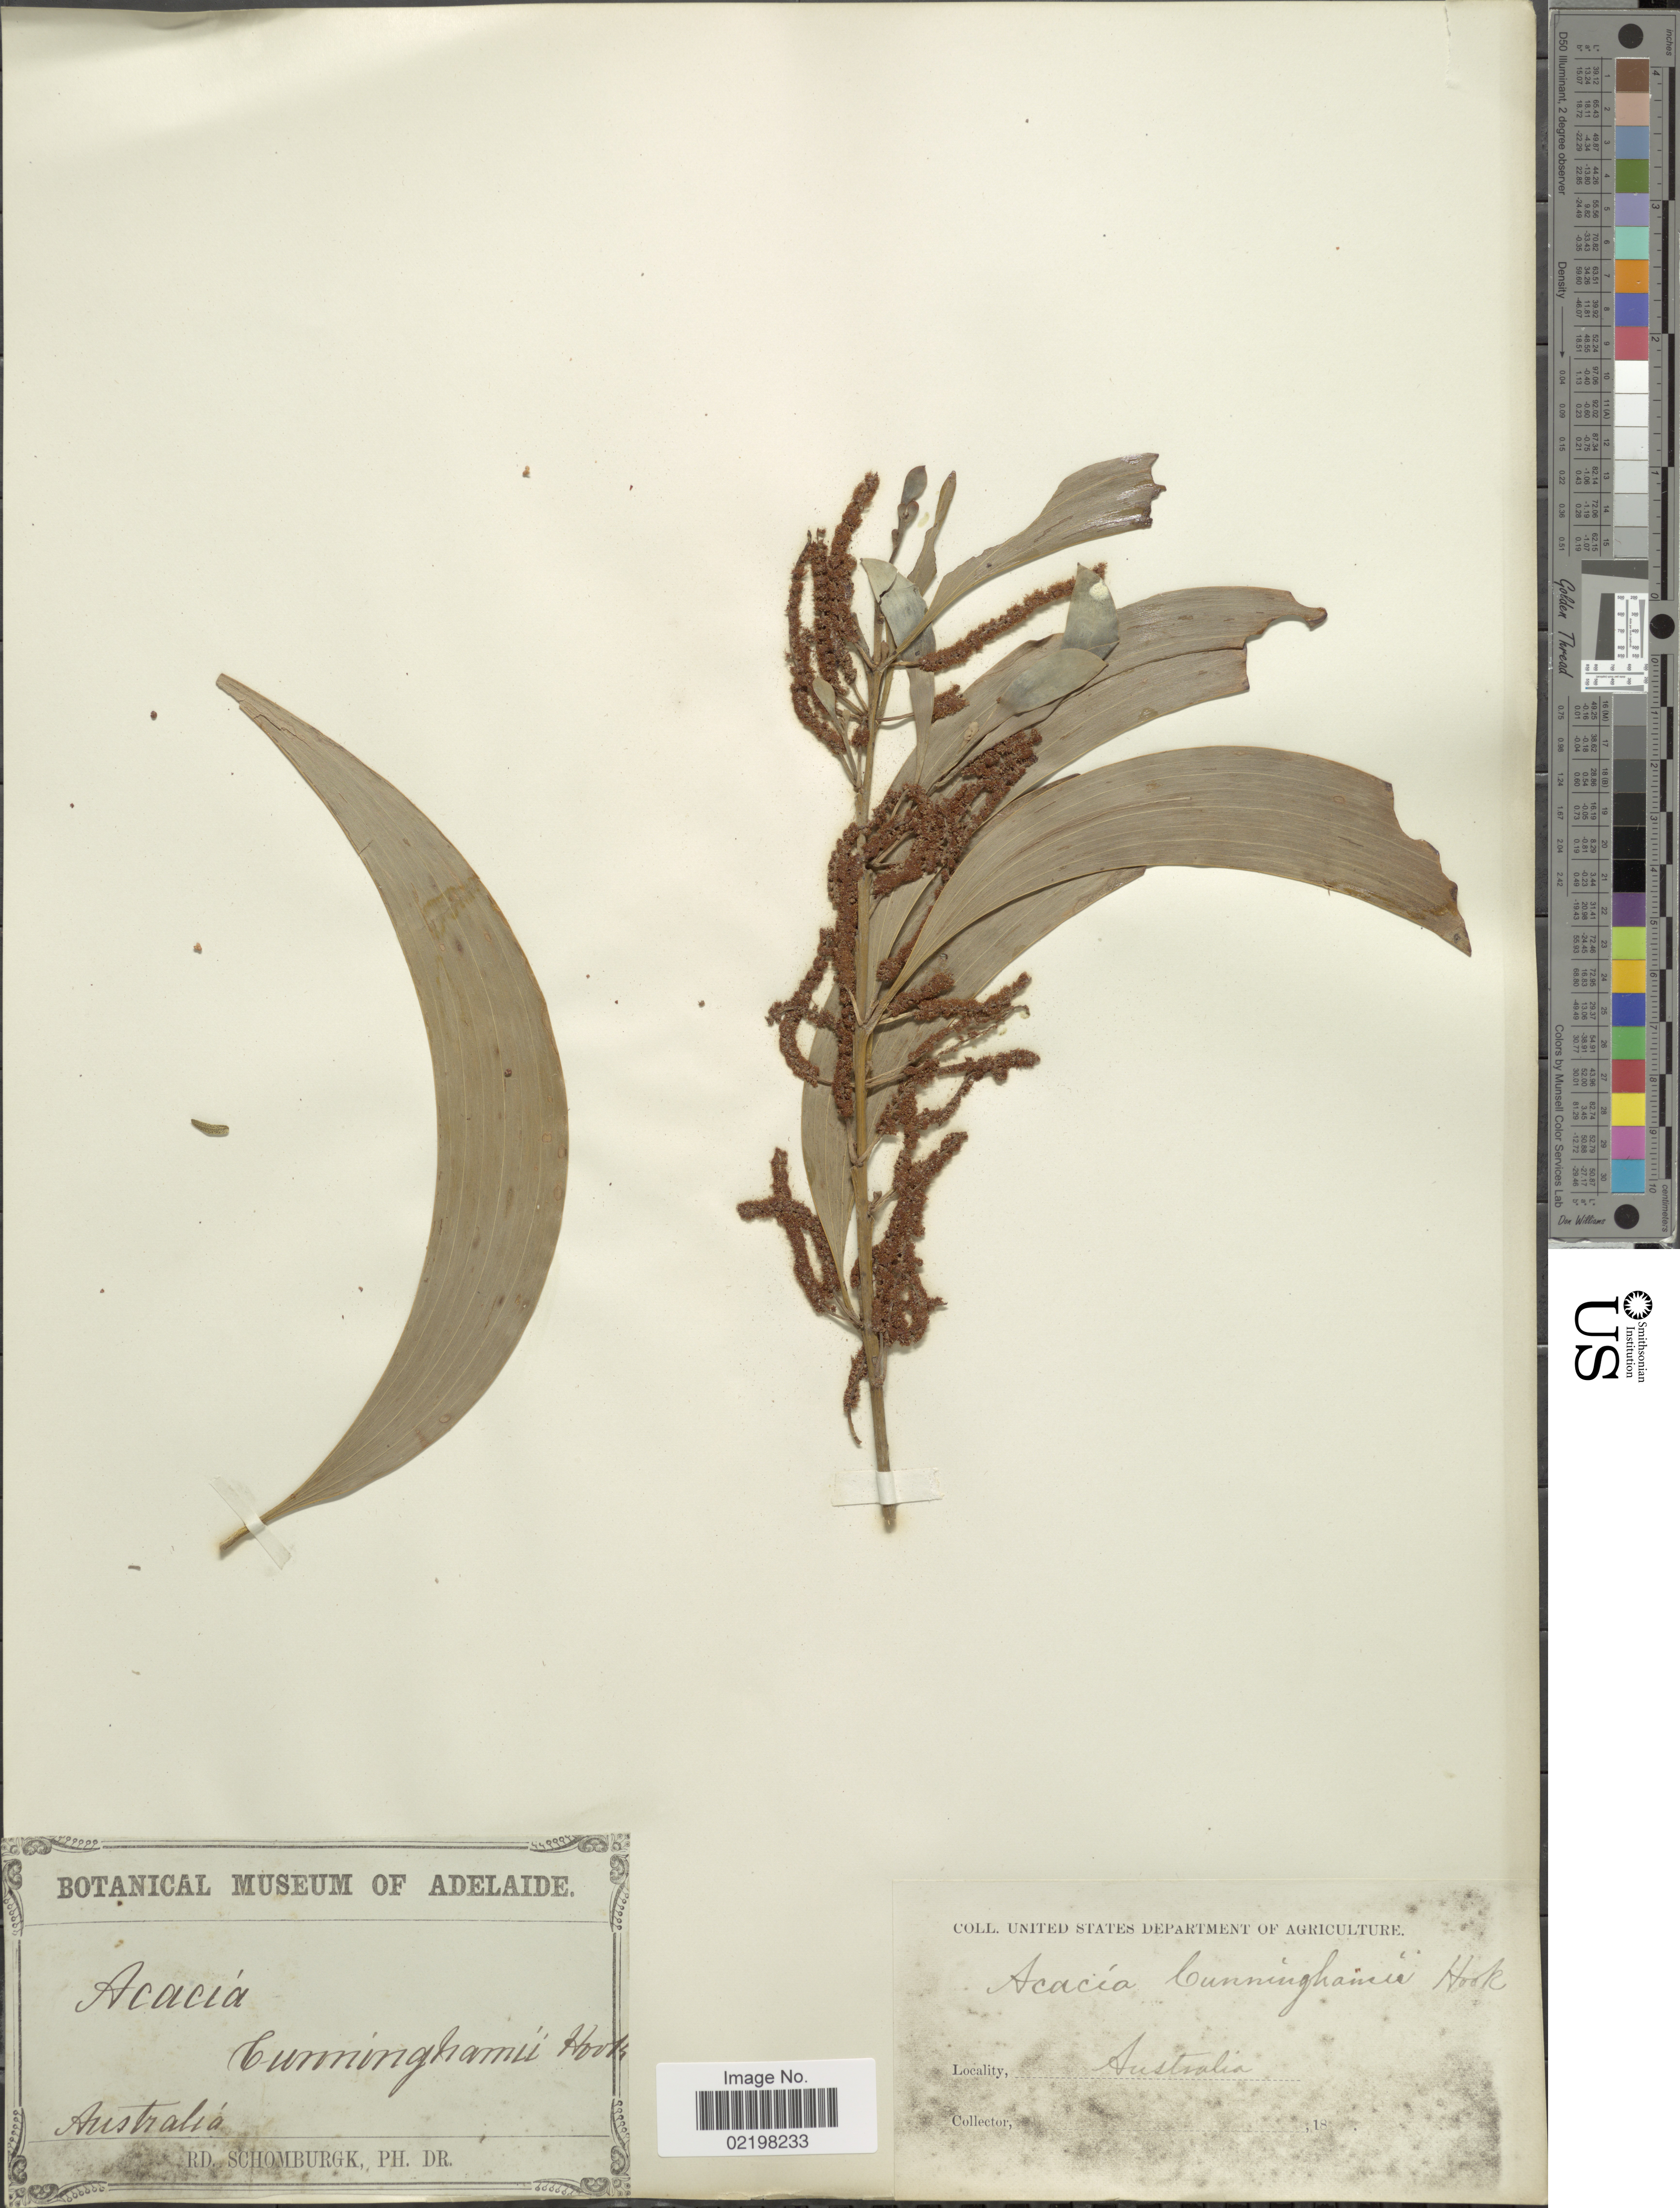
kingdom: Plantae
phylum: Tracheophyta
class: Magnoliopsida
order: Fabales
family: Fabaceae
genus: Acacia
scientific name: Acacia cunninghamii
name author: Hook.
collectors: M. R. Schomburgk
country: Australia